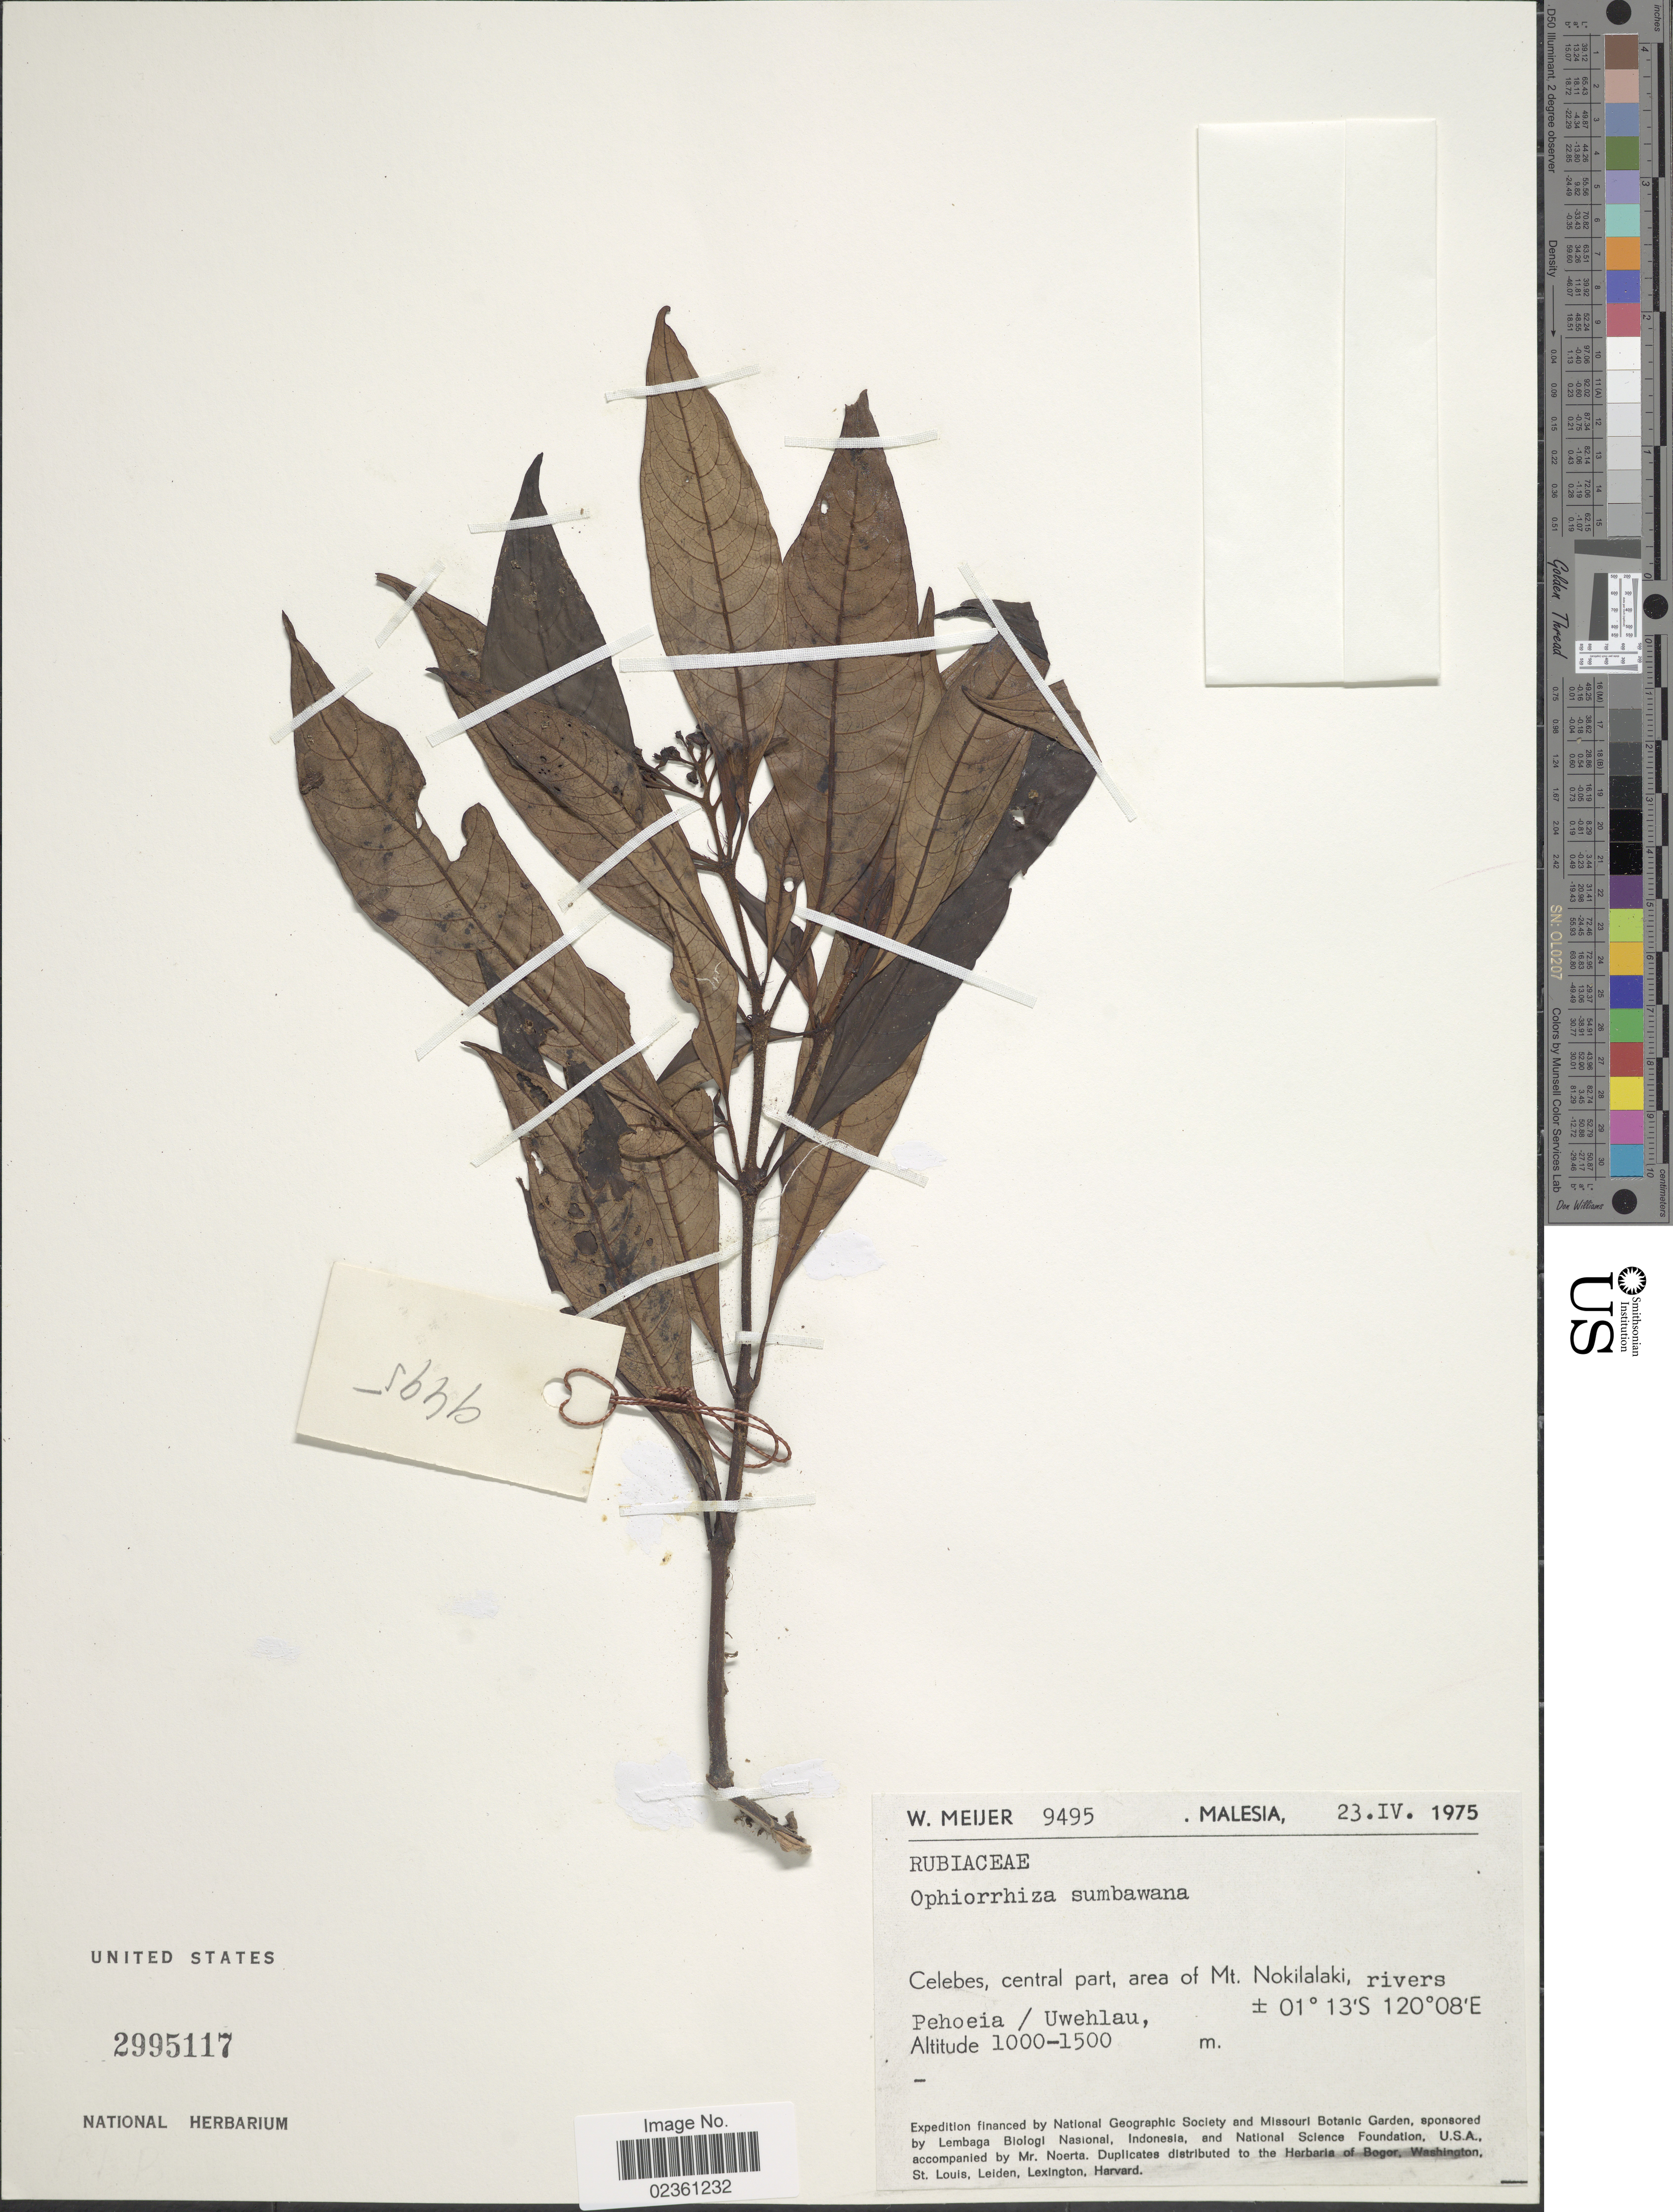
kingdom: Plantae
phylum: Tracheophyta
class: Magnoliopsida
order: Gentianales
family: Rubiaceae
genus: Ophiorrhiza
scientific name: Ophiorrhiza sumbawana Valeton sp. nov. ined.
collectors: W. Meijer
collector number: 9495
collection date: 1975-04-23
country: Indonesia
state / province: Sulawesi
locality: Malesia, Celebes, central part, Mt Nokilalaki, rivers Pehoeia/ Uwehlau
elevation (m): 1000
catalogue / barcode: US 2995117